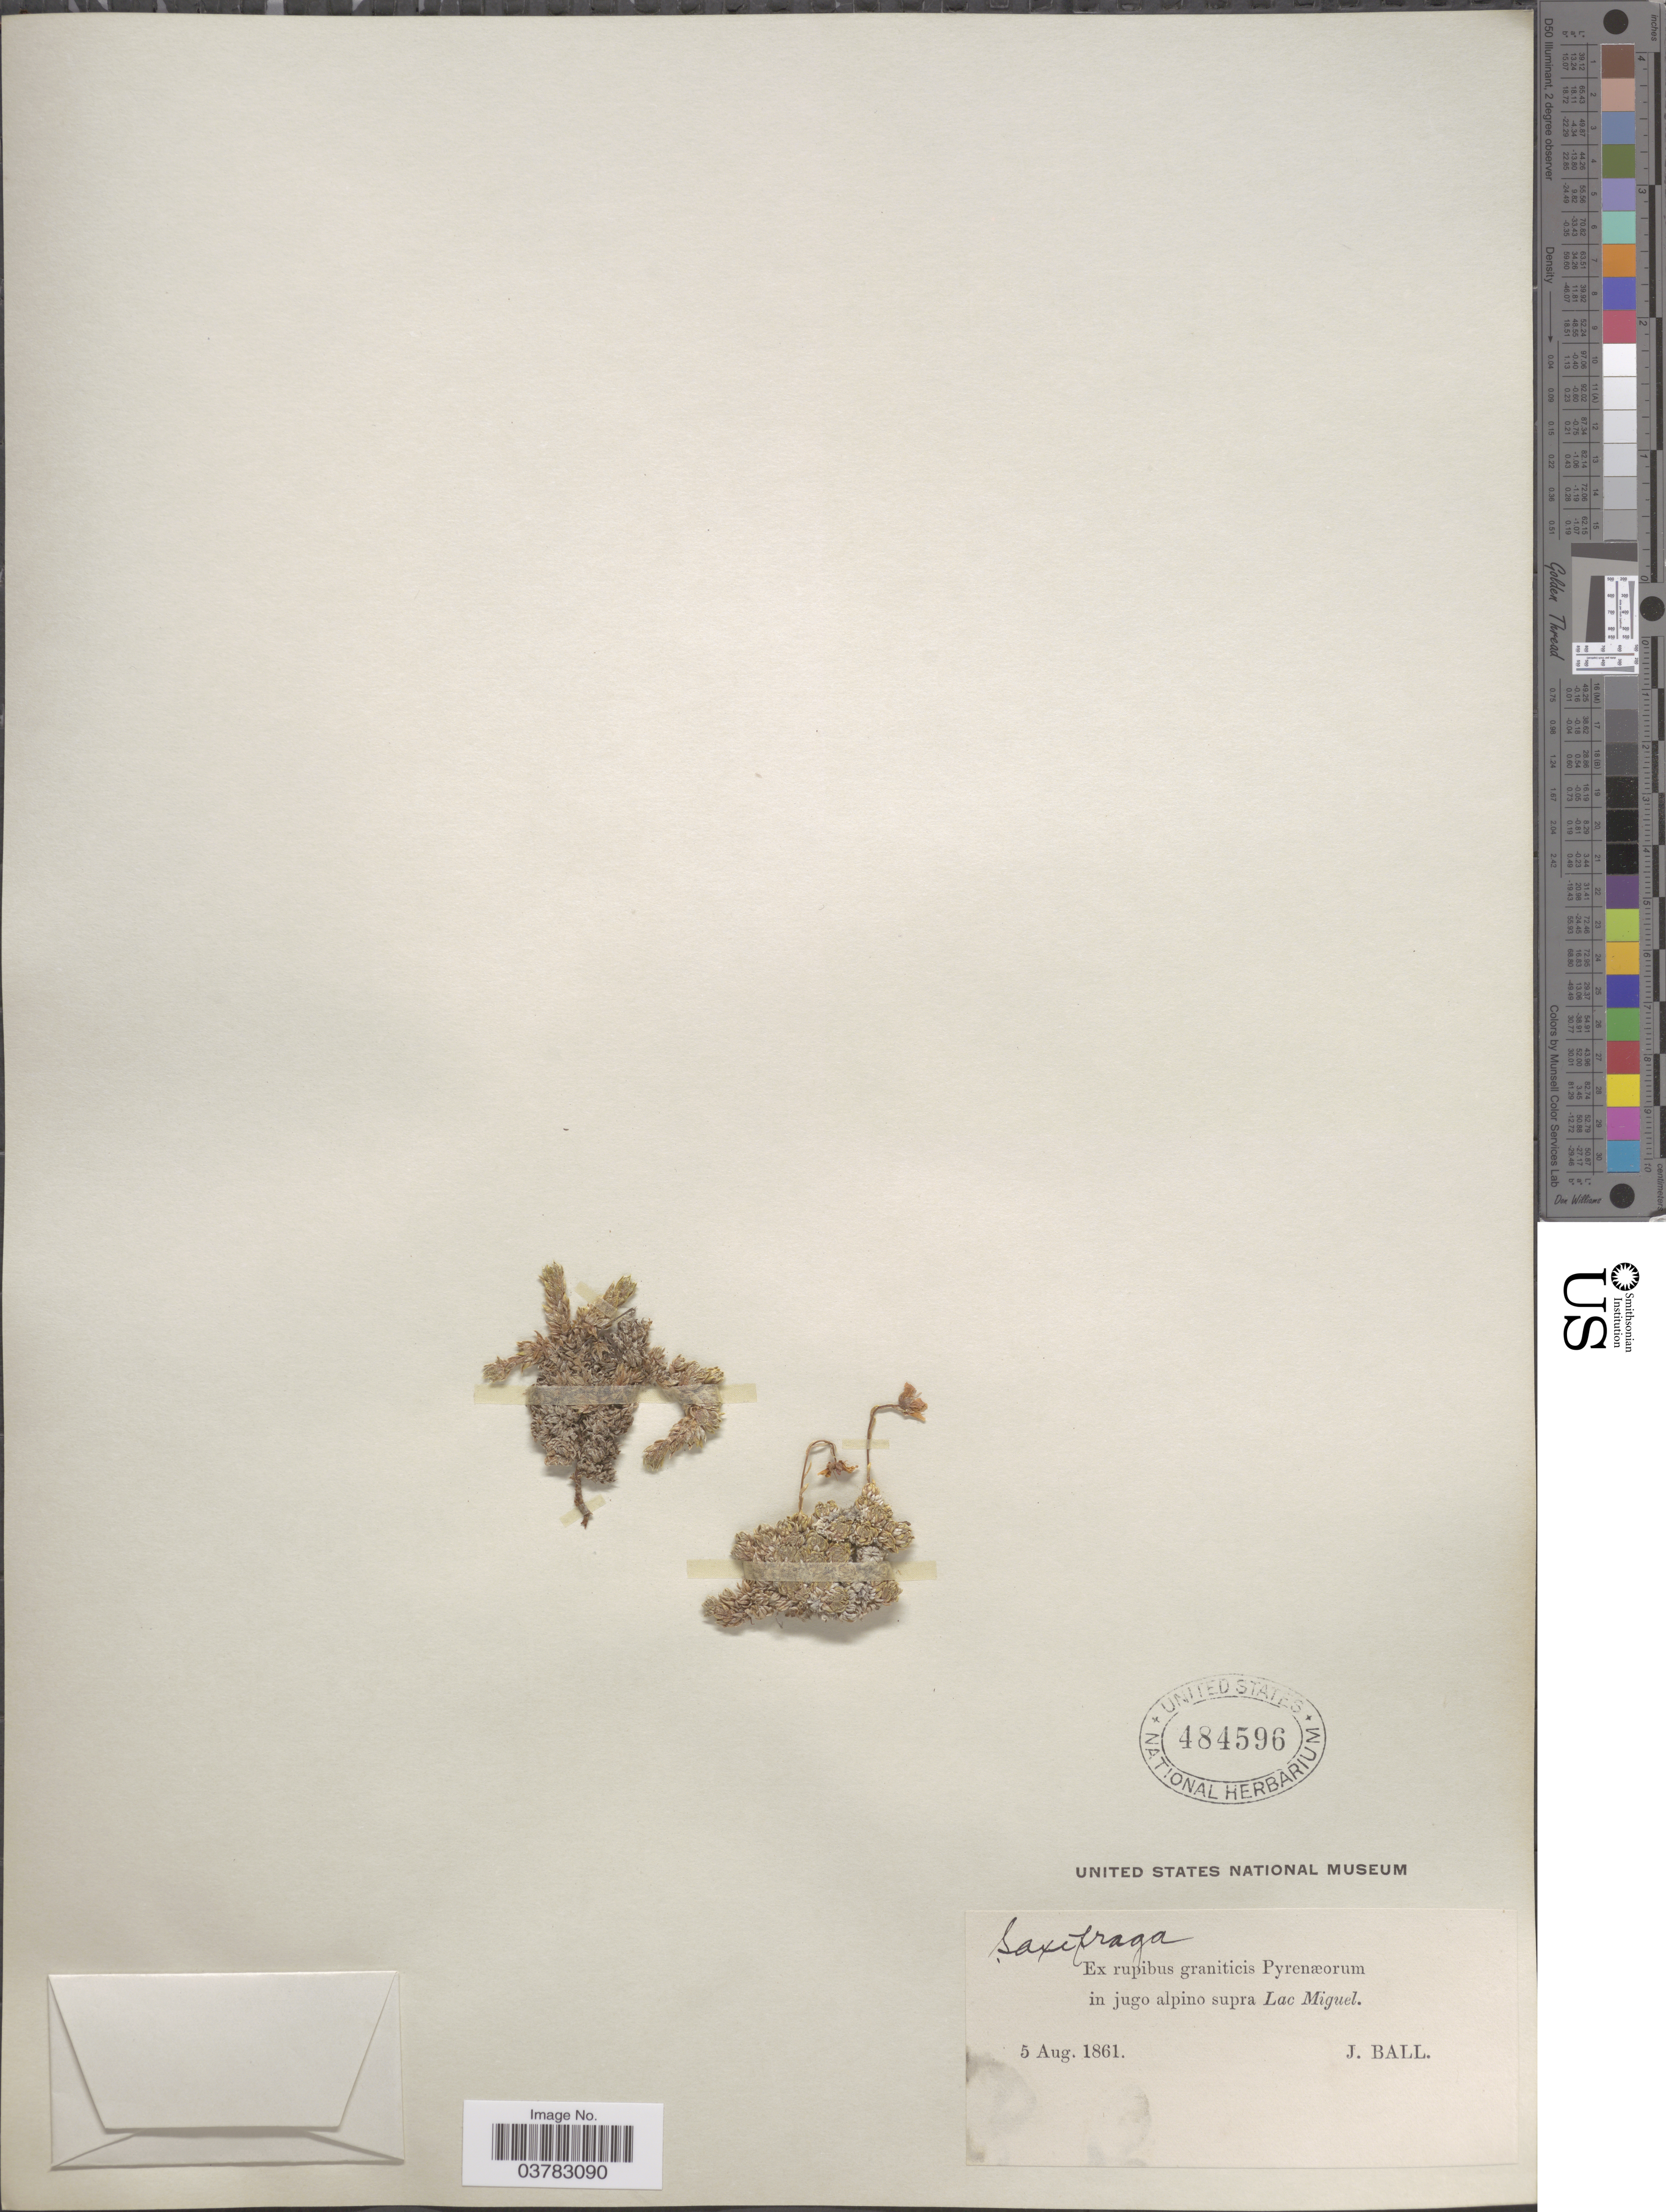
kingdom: Plantae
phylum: Tracheophyta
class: Magnoliopsida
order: Saxifragales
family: Saxifragaceae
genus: Saxifraga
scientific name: Saxifraga sp.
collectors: J. Ball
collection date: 1861-08-05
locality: Ex rupibus graniticis Pyrenæorum in jugo alpino supra Lac Miguel.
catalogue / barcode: US 484596